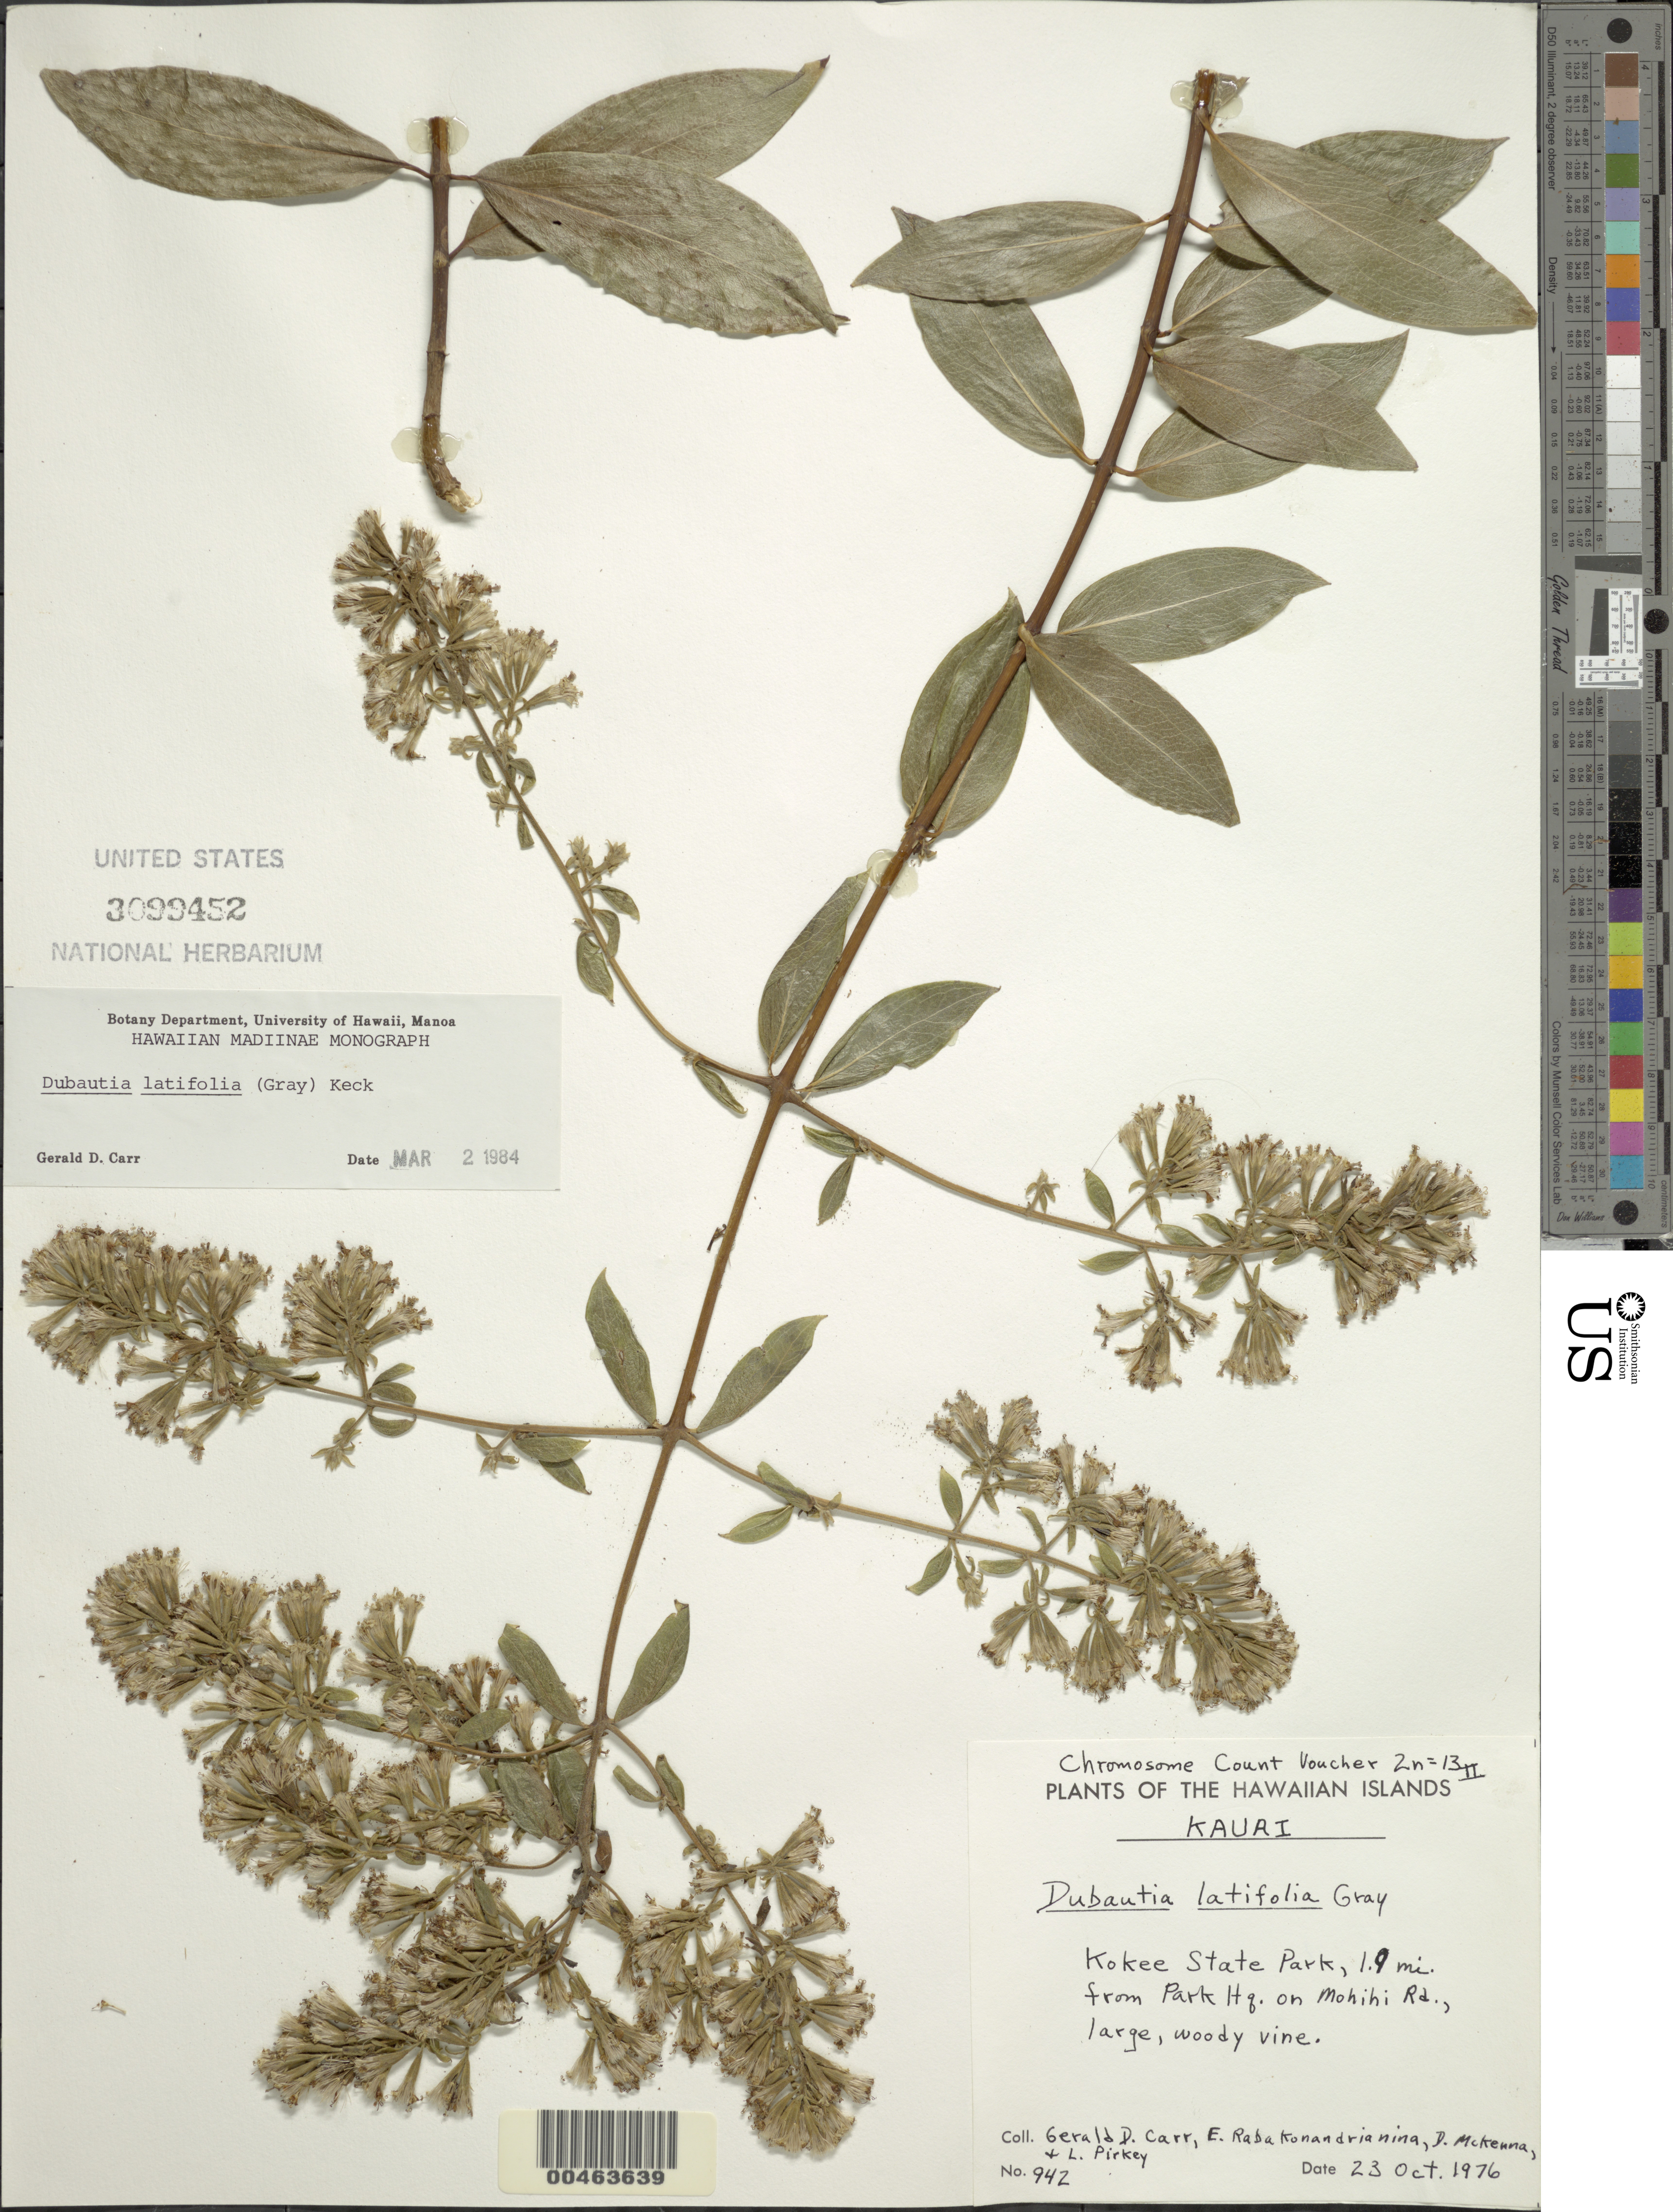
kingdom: Plantae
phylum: Tracheophyta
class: Magnoliopsida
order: Asterales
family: Asteraceae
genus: Dubautia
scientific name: Dubautia latifolia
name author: (A. Gray) D.D. Keck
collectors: G. D. Carr, E. Konandrianina, D. McKenna & L. Pirkey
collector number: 942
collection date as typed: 23 Oct 1976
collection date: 1976-10-23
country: United States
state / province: Hawaii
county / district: Kauai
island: Kaua'i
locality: Kokee State Park, 1.9 mi from Park Headquarters on Mohihi Road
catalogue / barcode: US 3099452